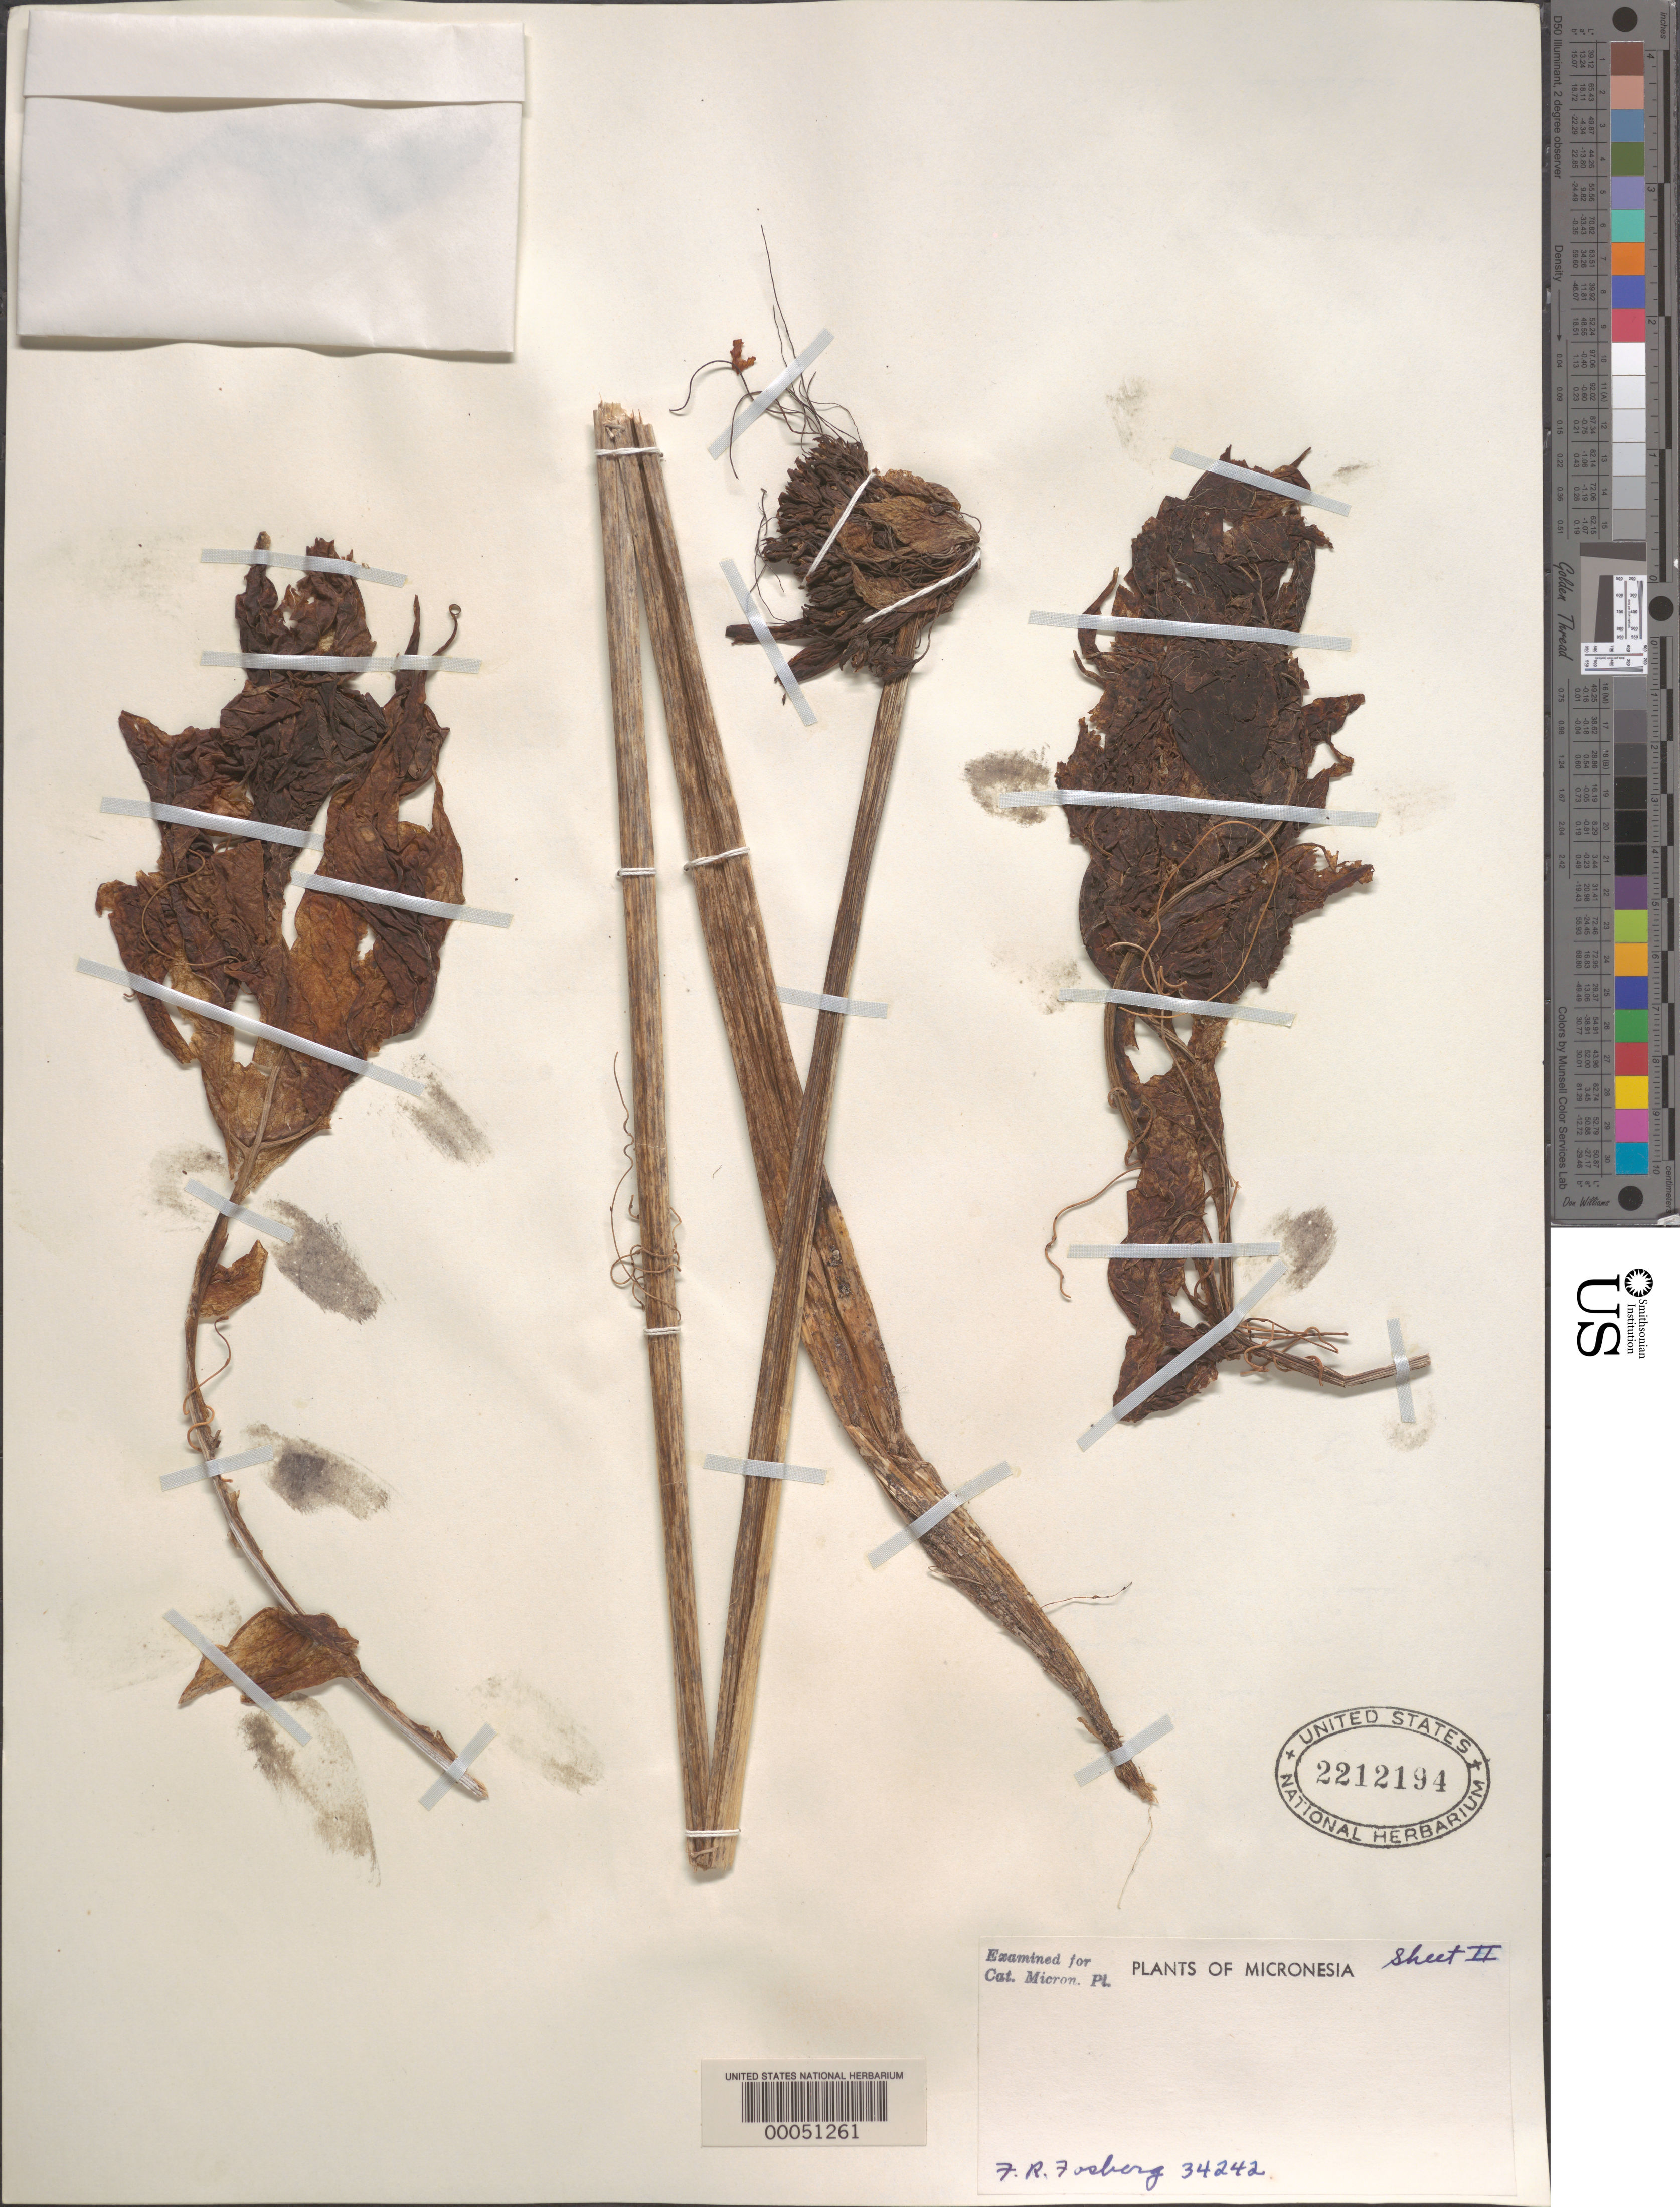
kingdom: Plantae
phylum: Tracheophyta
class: Liliopsida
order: Dioscoreales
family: Dioscoreaceae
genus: Tacca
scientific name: Tacca leontopetaloides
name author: (L.) Kuntze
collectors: F. R. Fosberg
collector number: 34242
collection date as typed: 13 Feb 1952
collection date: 1952-02-13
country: Marshall Islands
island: Wotho Atoll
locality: Wotho Islet, western section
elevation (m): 1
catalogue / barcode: US 2212194